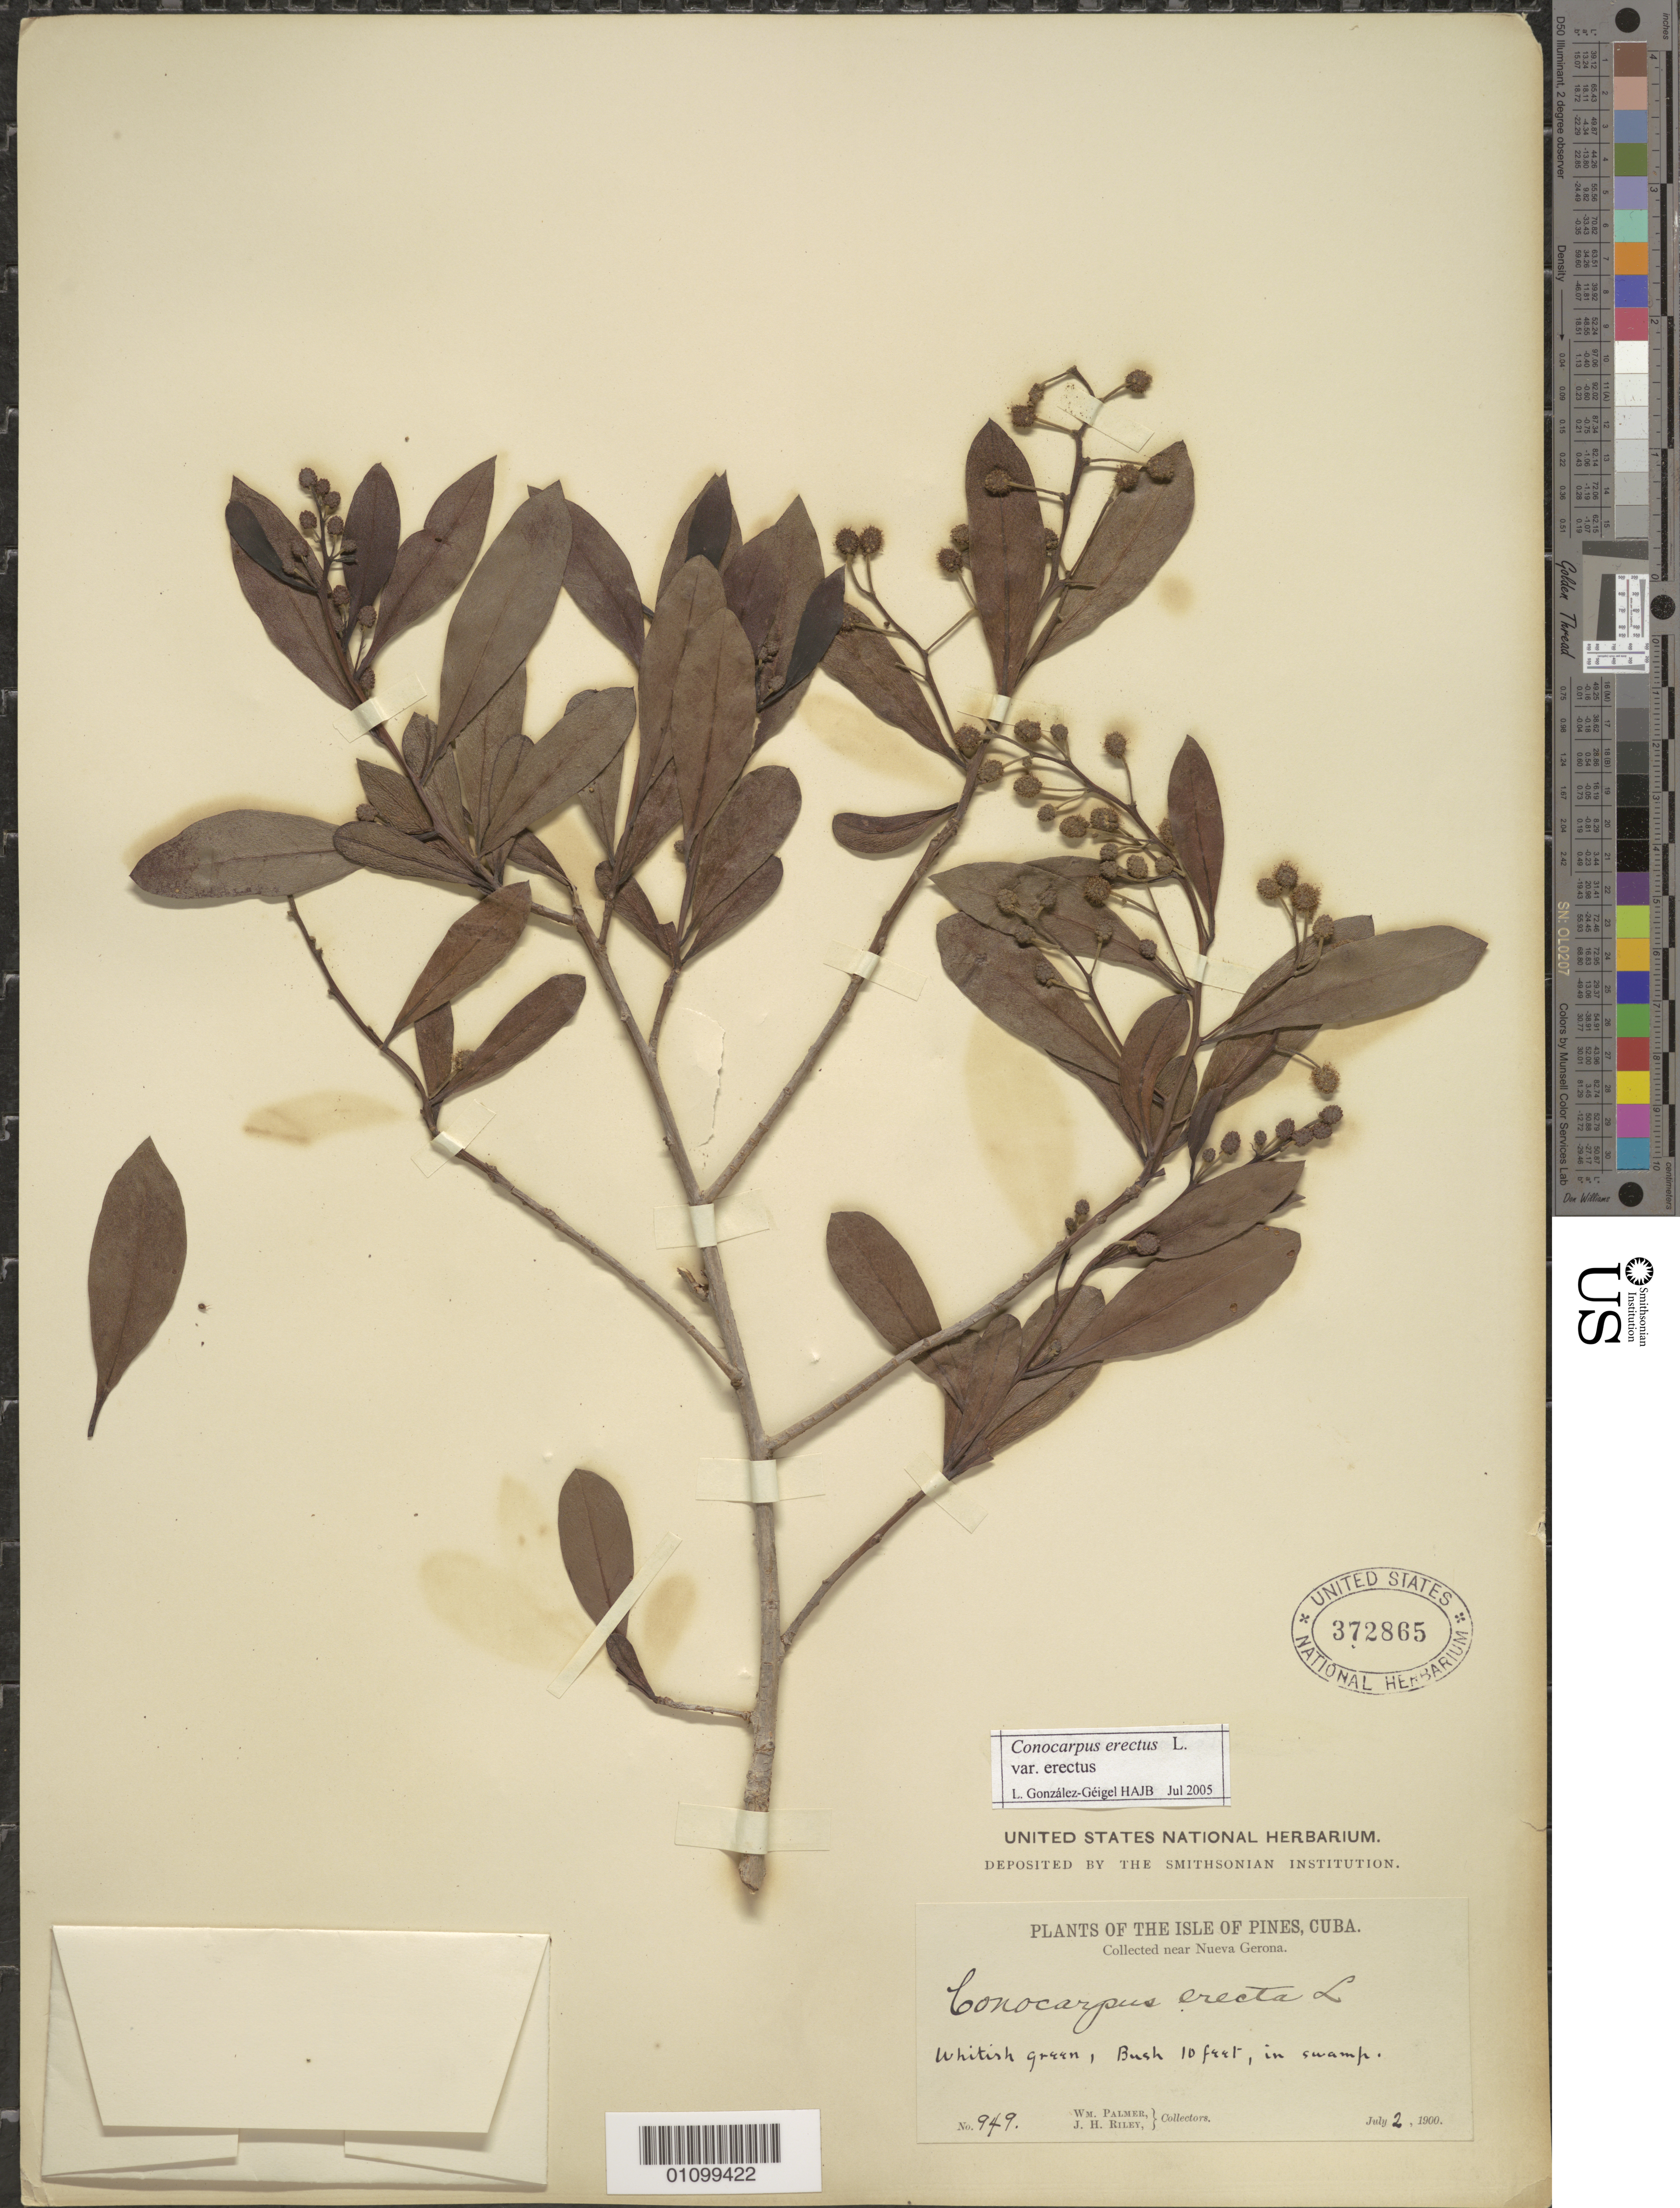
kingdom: Plantae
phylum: Tracheophyta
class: Magnoliopsida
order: Myrtales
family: Combretaceae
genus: Conocarpus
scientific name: Conocarpus erectus var. erectus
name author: L.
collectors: W. Palmer & J. H. Riley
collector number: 949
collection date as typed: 02 Jul 1900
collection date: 1900-07-02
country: Cuba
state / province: Isla de La Juventud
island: Isla de la Juventud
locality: Isle of Pines, Near Nueva Gerona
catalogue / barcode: US 372865